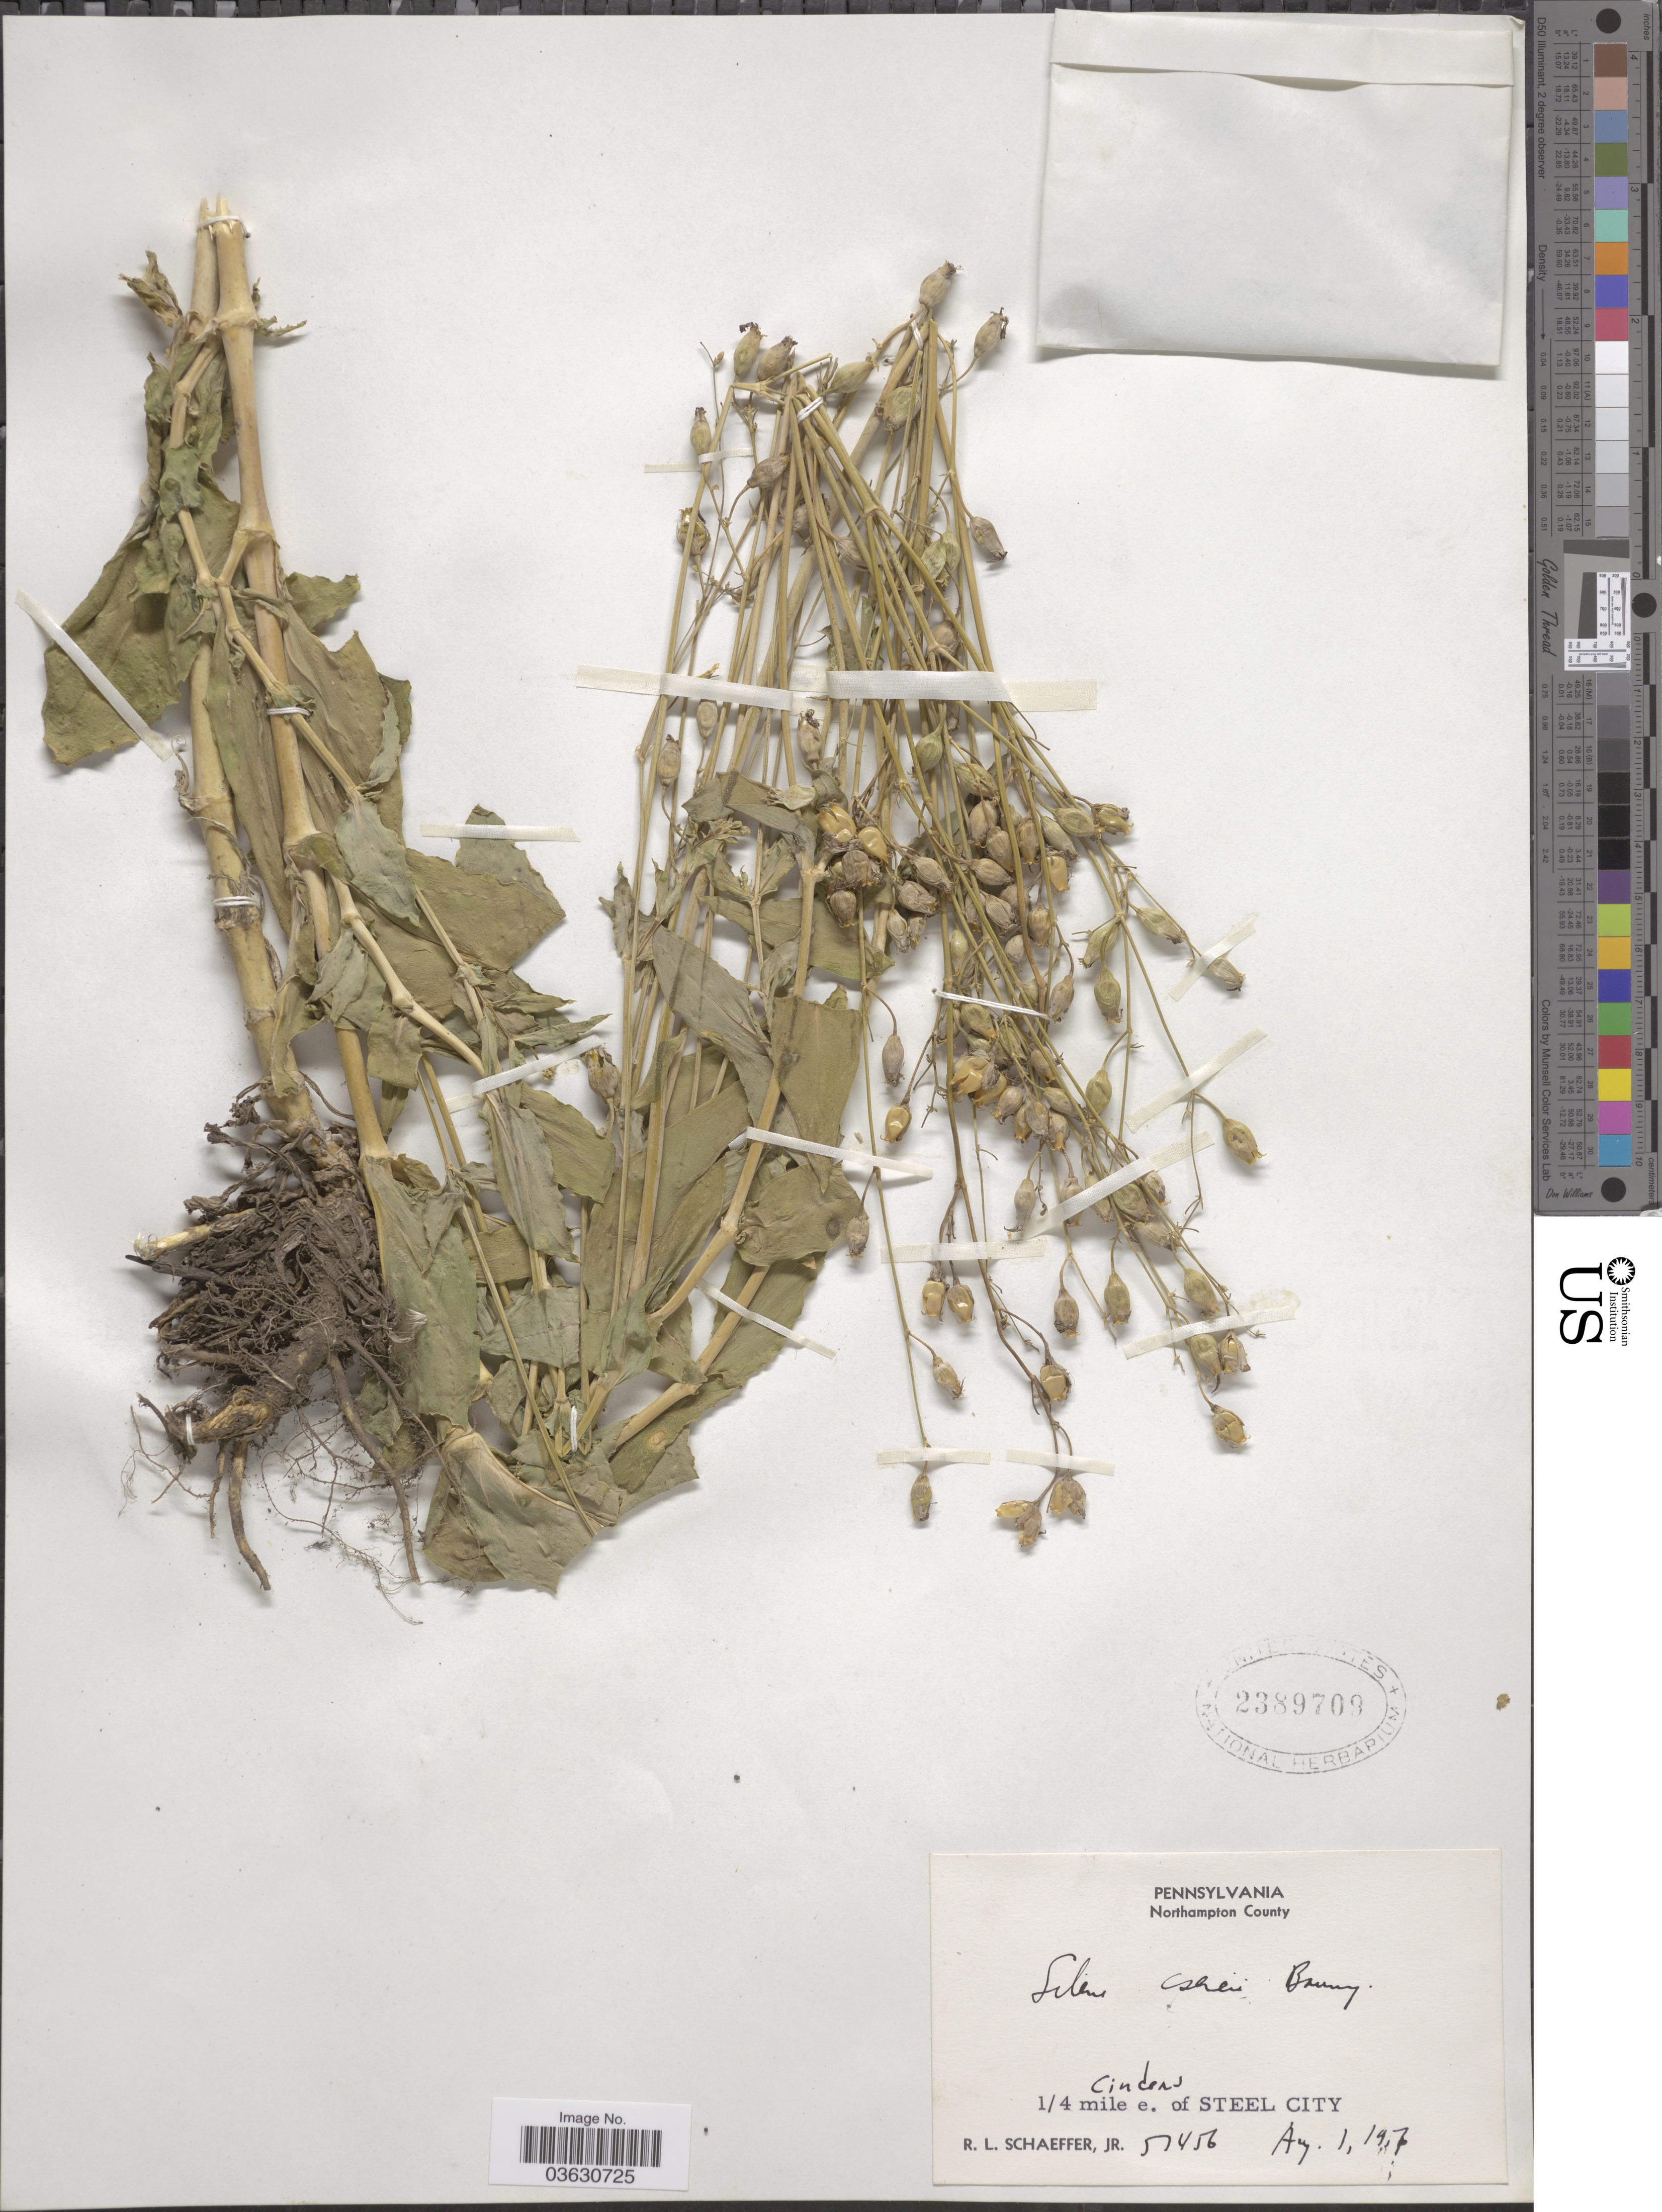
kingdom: Plantae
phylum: Tracheophyta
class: Magnoliopsida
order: Caryophyllales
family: Caryophyllaceae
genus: Silene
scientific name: Silene csereii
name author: Baumg.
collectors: R. L. Schaeffer Jr.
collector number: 51456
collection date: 1917-08-01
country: United States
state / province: Pennsylvania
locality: Northampton County. ¼ mile e. of Steel City.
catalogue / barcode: US 2389709